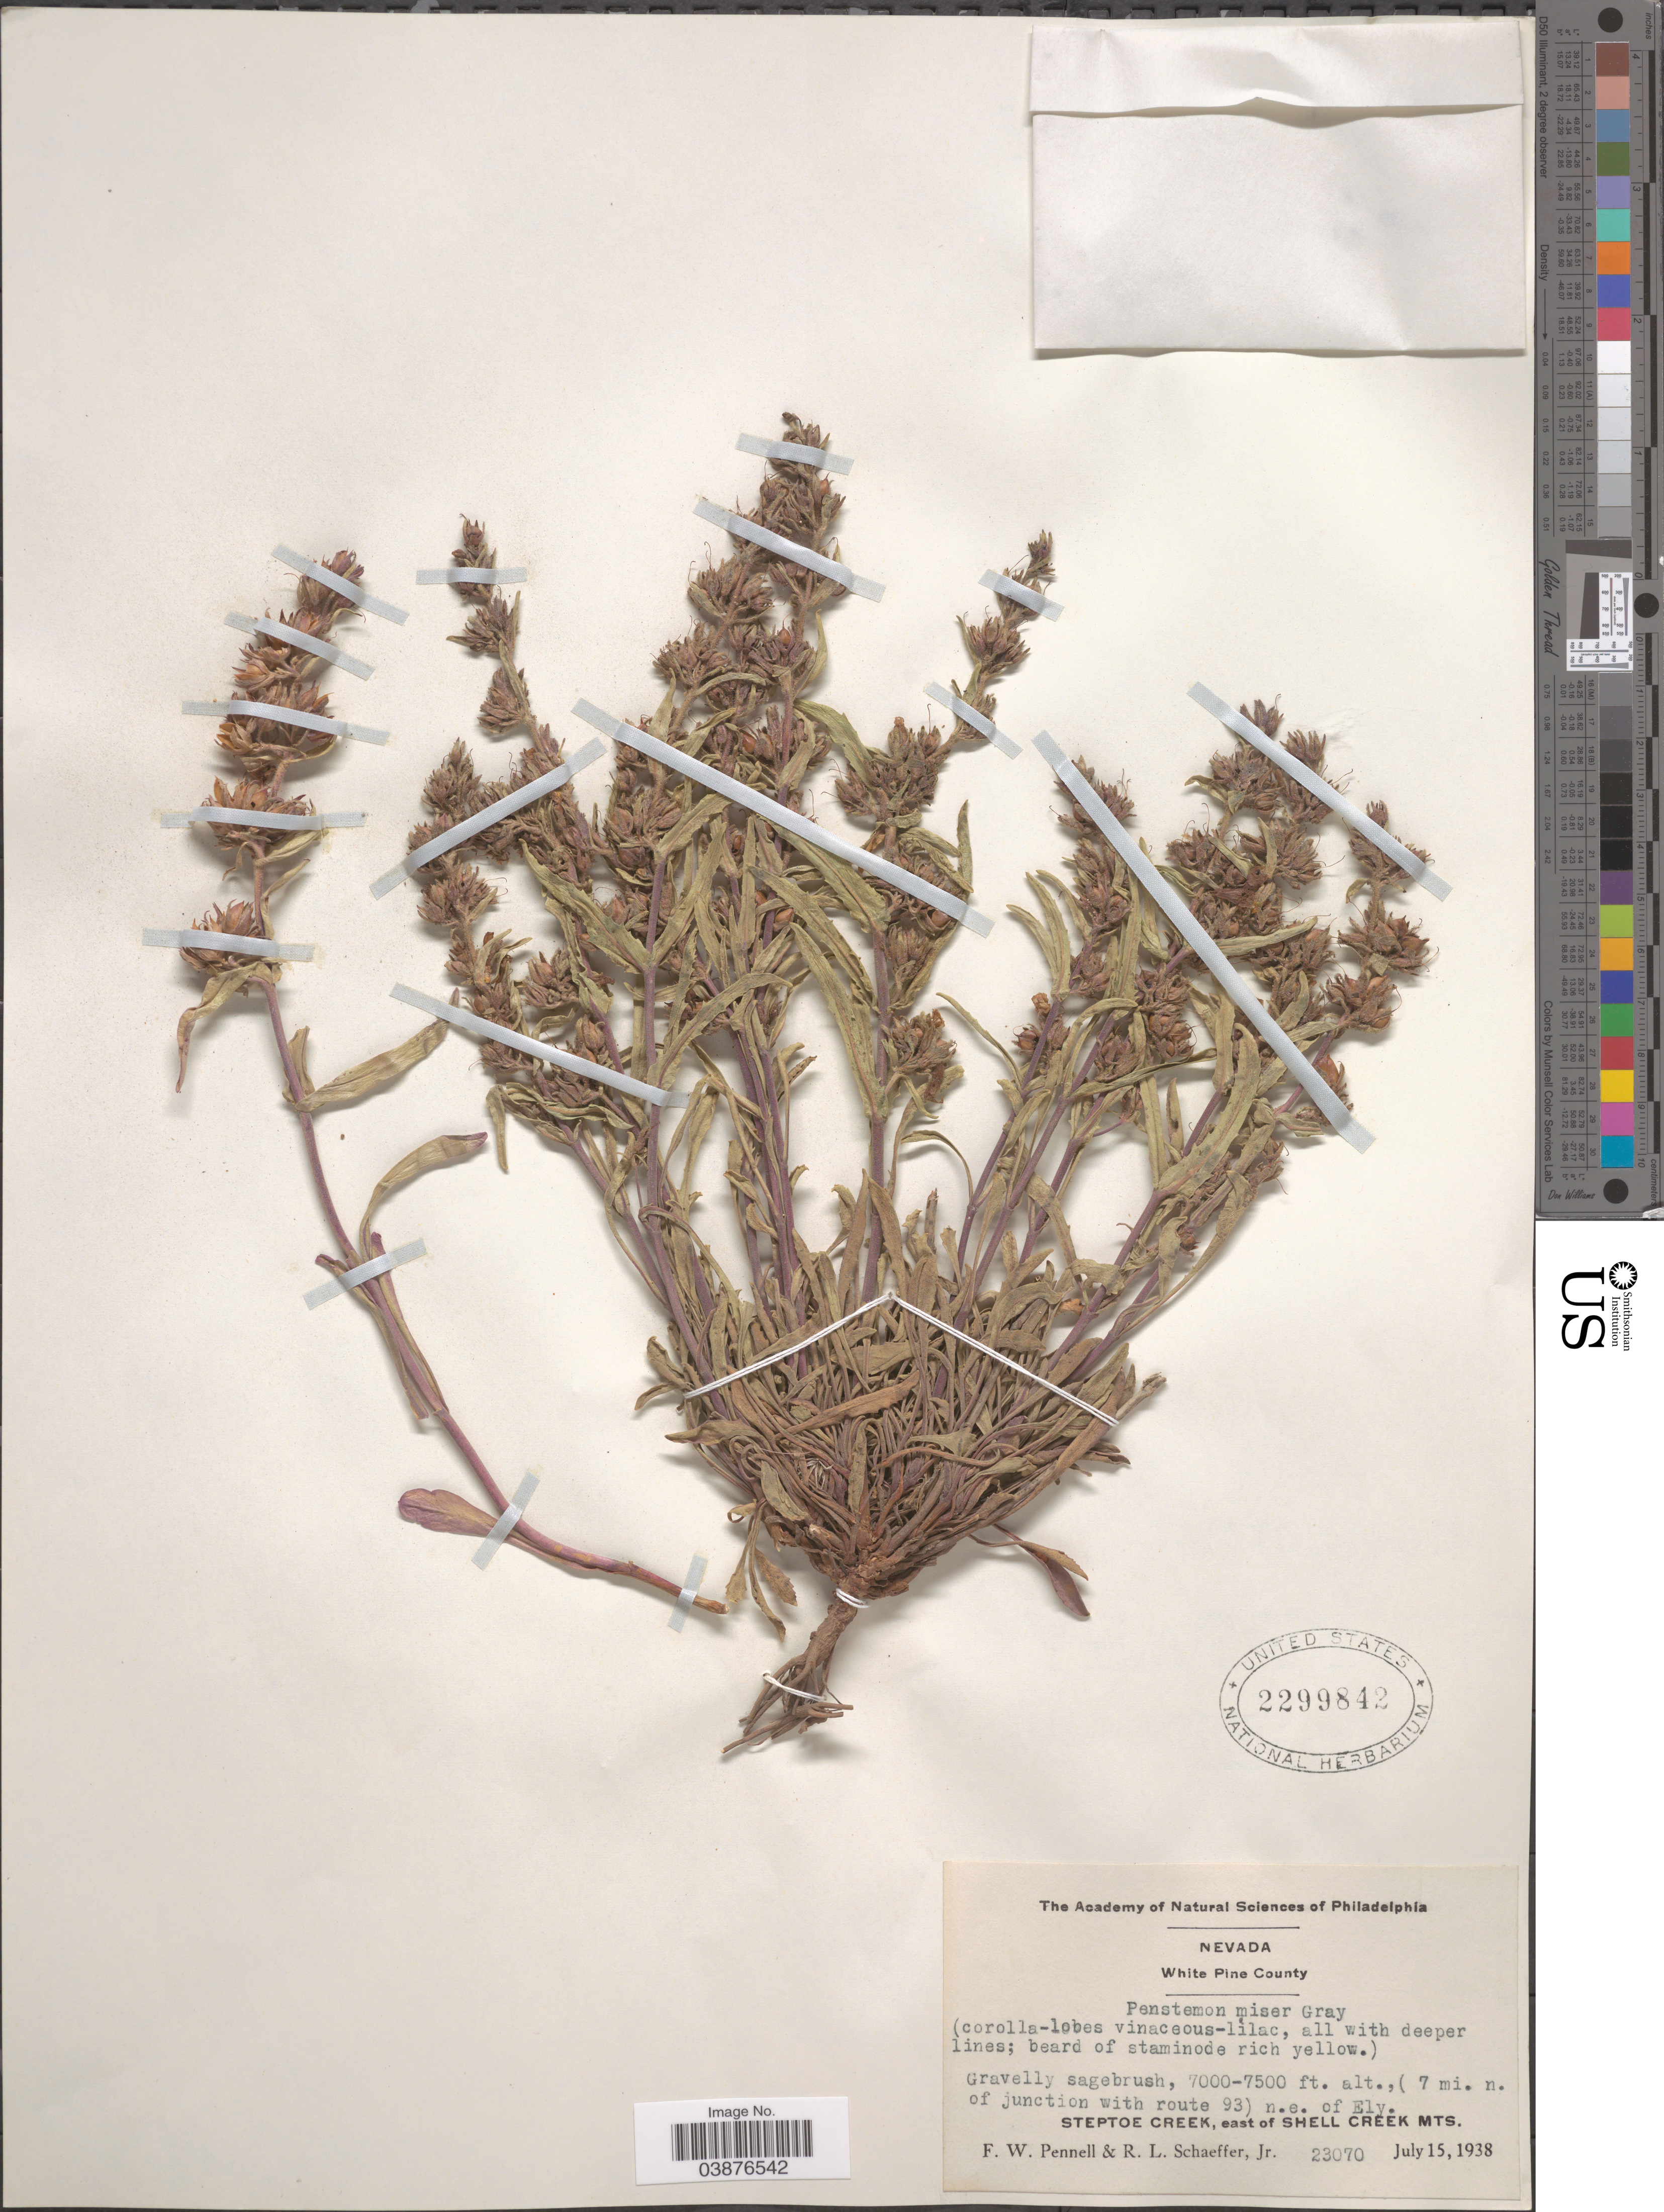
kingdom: Plantae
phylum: Tracheophyta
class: Magnoliopsida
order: Lamiales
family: Plantaginaceae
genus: Penstemon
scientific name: Penstemon miser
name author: A. Gray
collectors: F. W. Pennell & R. L. Schaeffer Jr.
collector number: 23070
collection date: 1938-07-15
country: United States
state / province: Nevada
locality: White Pine County. (7 mi. n. of junction with route 93) n.e. of Ely. Steptoe Creek, east of Shell Creek Mts.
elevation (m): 2134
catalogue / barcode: US 2299842